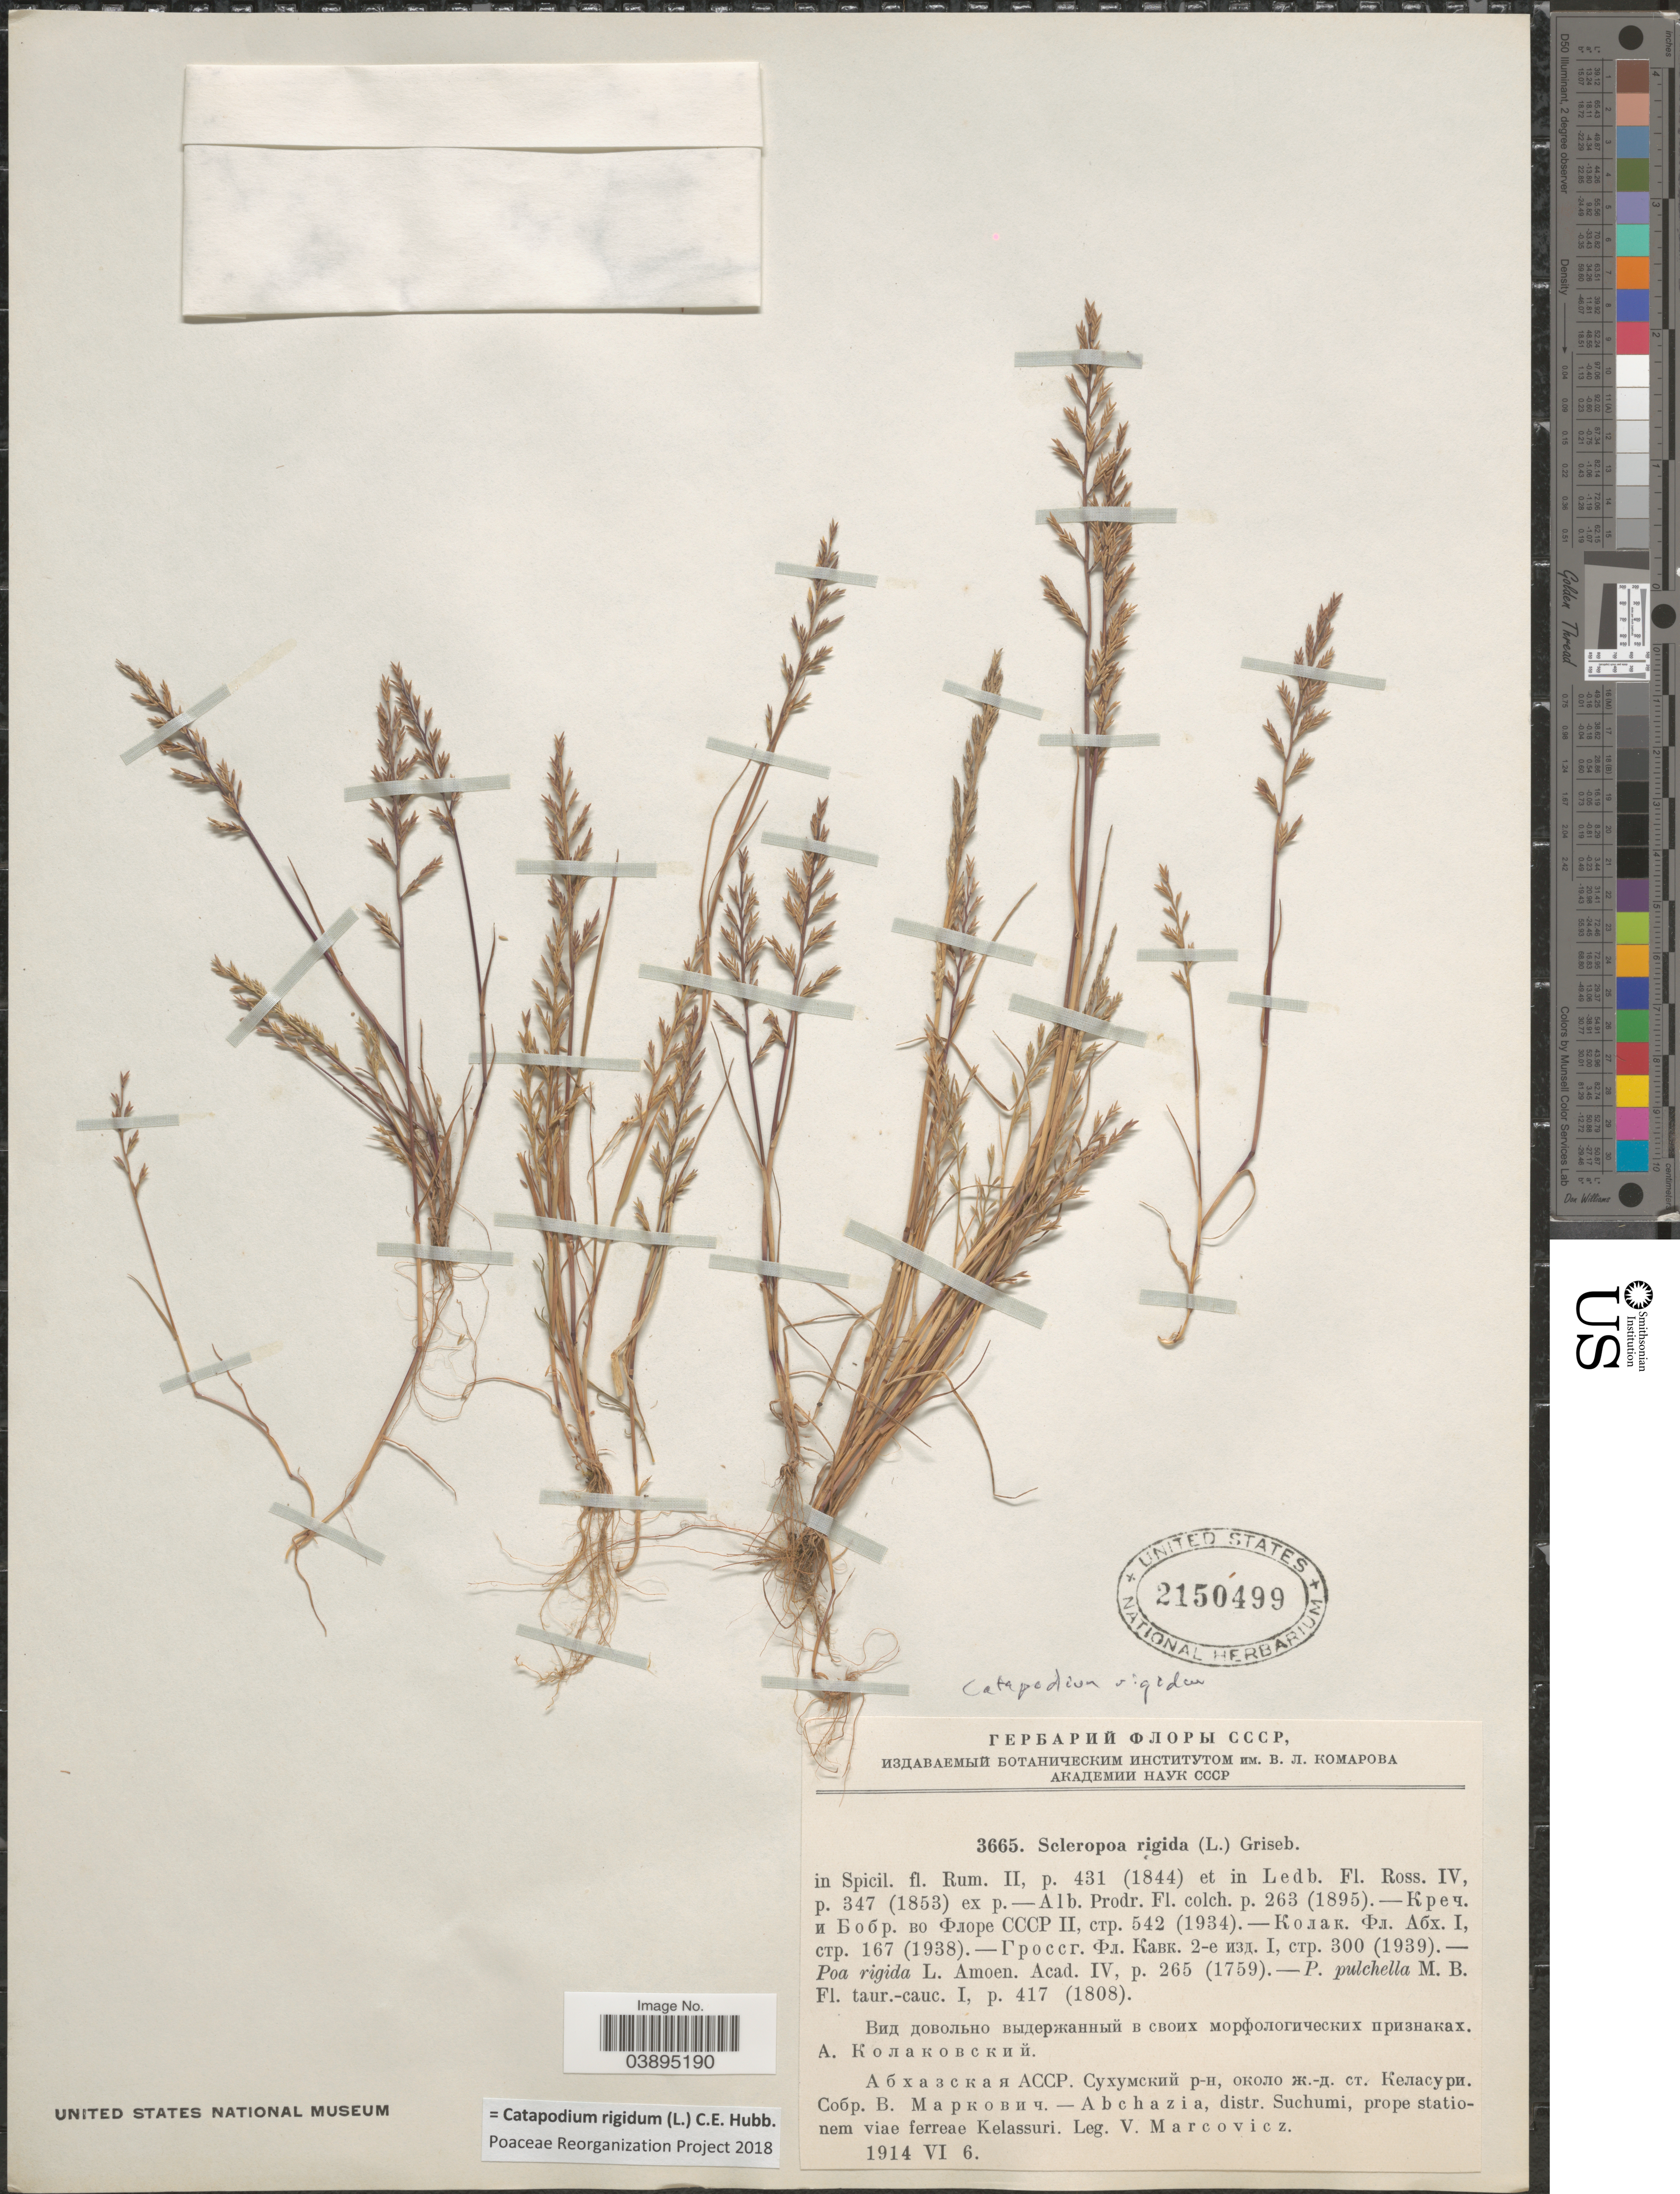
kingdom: Plantae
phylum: Tracheophyta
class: Liliopsida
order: Poales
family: Poaceae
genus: Catapodium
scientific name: Catapodium rigidum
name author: (L.) C.E. Hubb.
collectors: V. Marcowicz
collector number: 3665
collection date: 1914-06-06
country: Georgia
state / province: Abkhazia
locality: Abchazia, distr. Suchumi, prope stationem viae ferreae Kelassuri.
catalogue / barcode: US 2150499